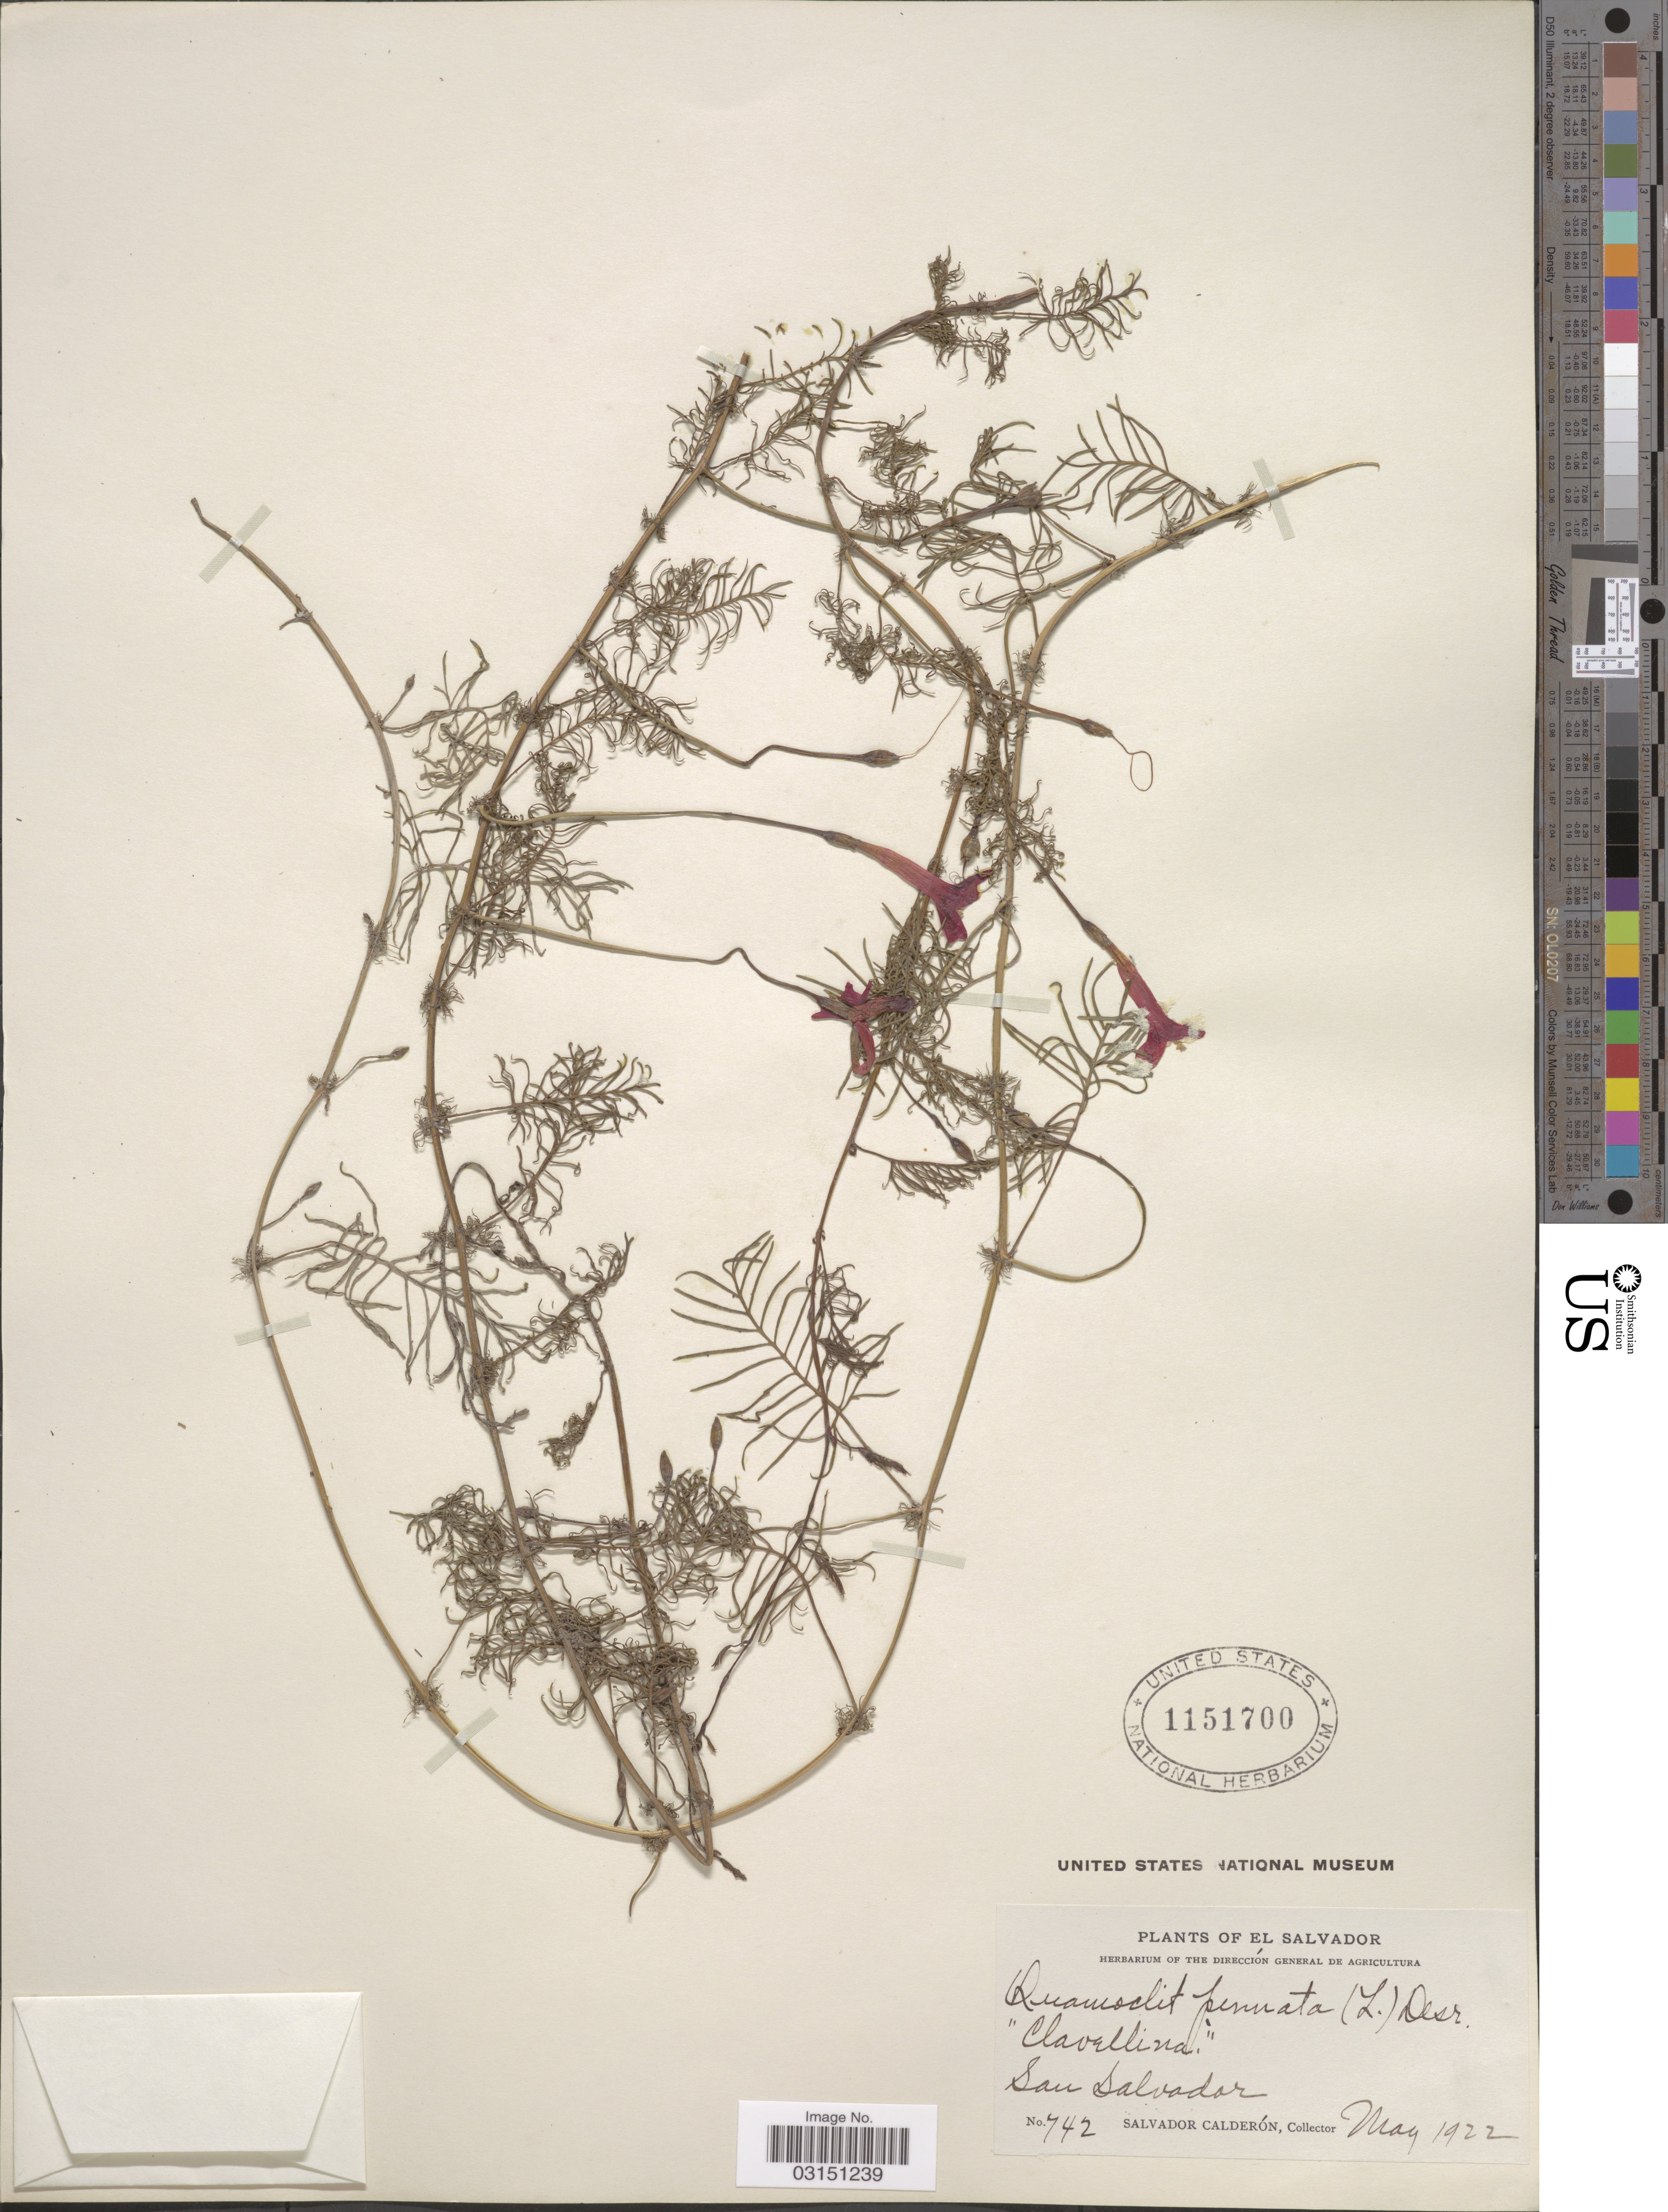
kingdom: Plantae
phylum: Tracheophyta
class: Magnoliopsida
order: Solanales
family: Convolvulaceae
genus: Ipomoea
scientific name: Ipomoea quamoclit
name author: L.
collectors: S. Calderón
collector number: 742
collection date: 1922-05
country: El Salvador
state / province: San Salvador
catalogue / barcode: US 1151700